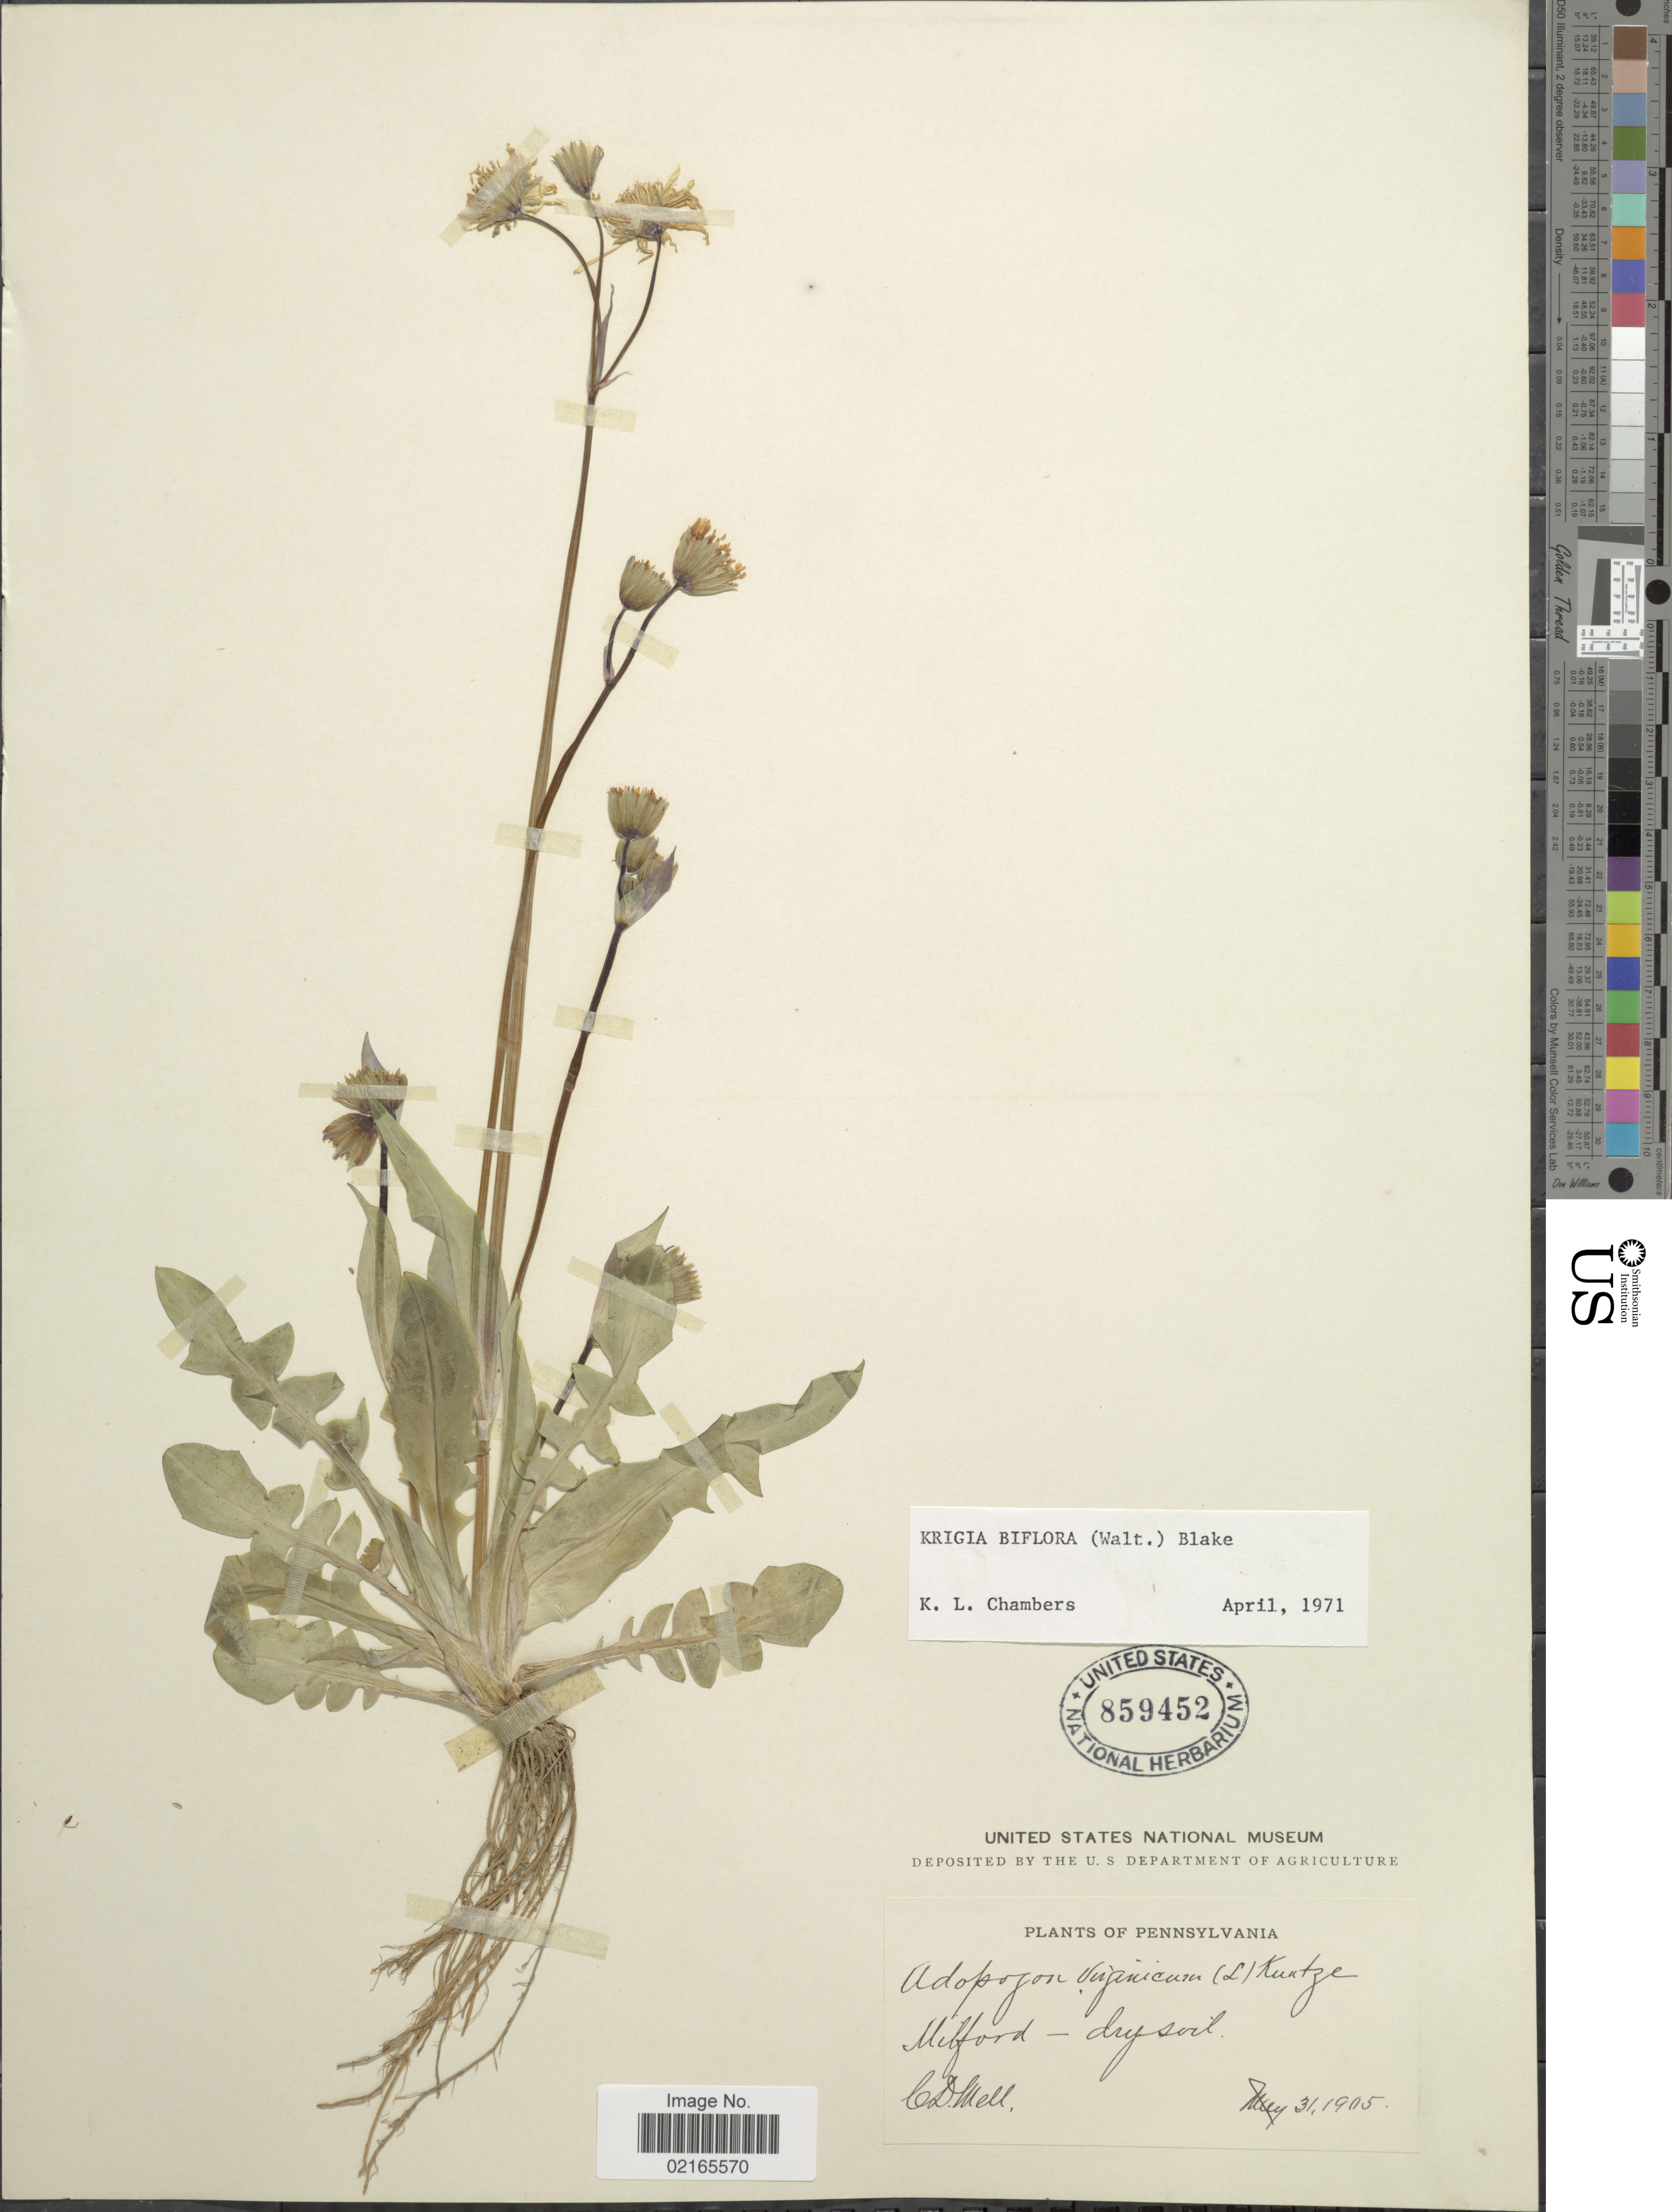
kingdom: Plantae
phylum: Tracheophyta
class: Magnoliopsida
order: Asterales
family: Asteraceae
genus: Krigia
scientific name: Krigia biflora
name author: (Walter) S.F. Blake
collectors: C. D. Mell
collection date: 1905-05-31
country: United States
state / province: Pennsylvania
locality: Milford, dry soil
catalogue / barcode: US 859452